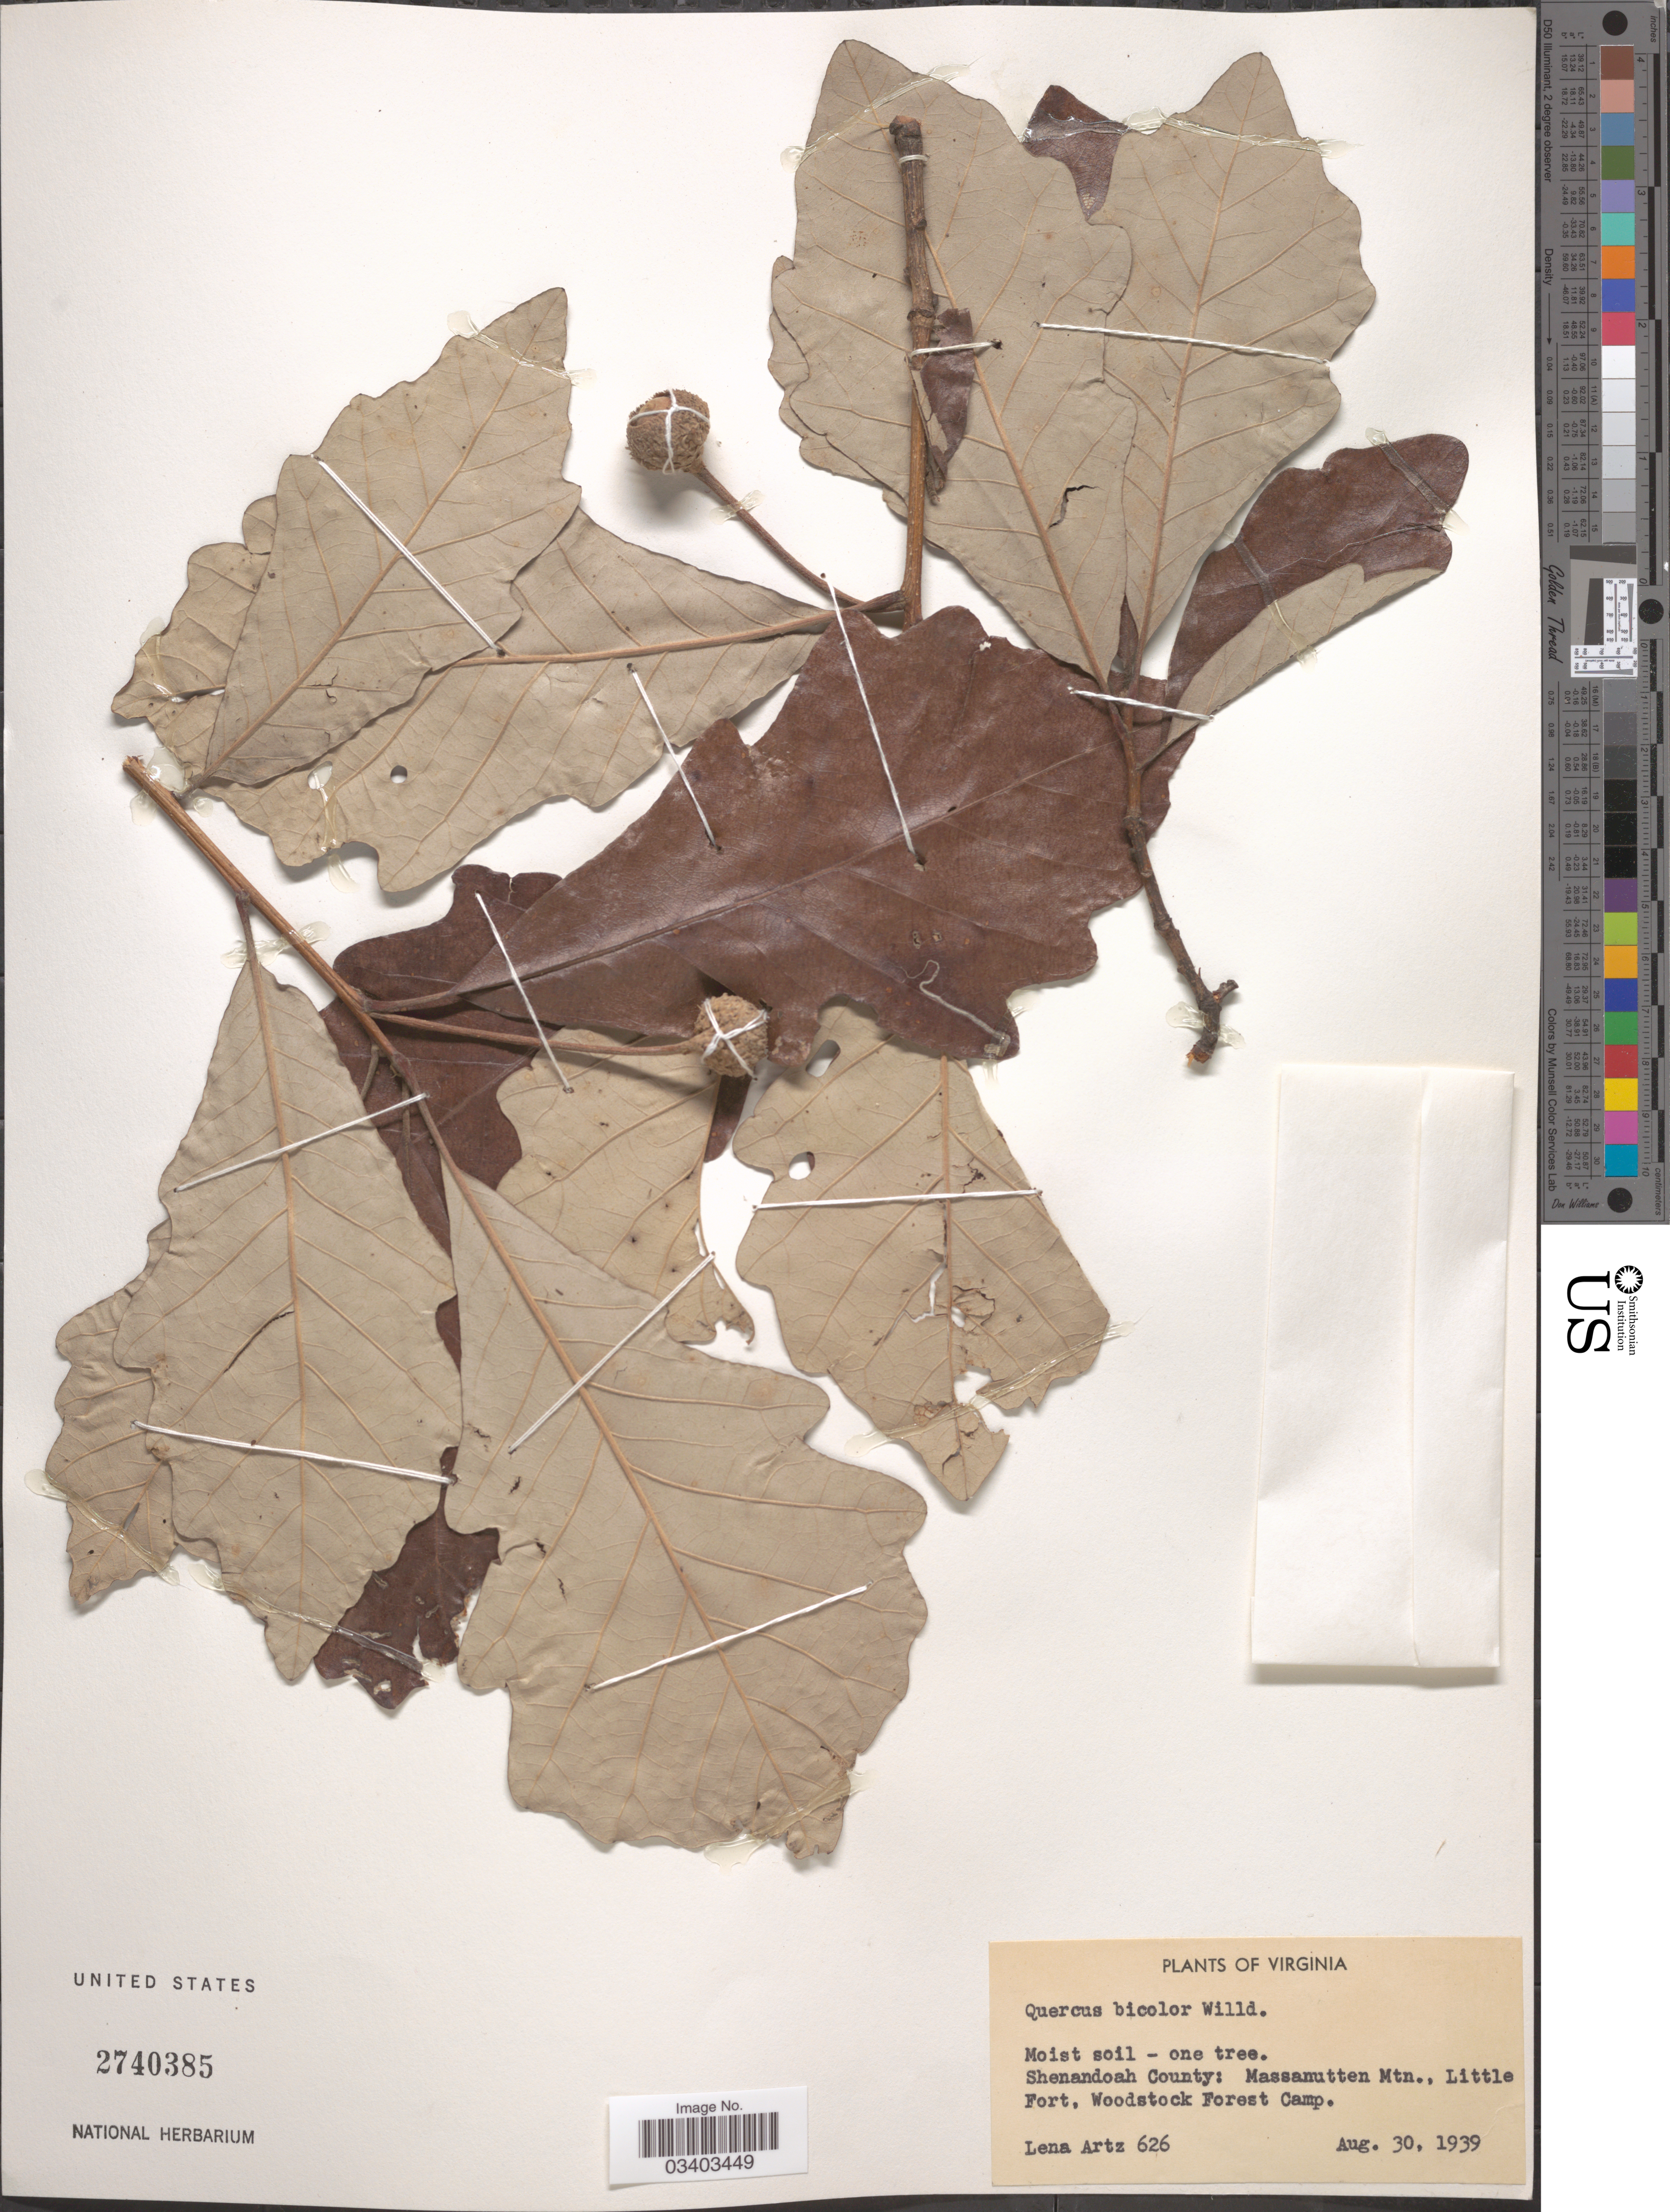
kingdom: Plantae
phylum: Tracheophyta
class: Magnoliopsida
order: Fagales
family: Fagaceae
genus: Quercus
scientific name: Quercus bicolor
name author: Willd.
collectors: L. Artz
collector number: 626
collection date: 1939-08-30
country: United States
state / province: Virginia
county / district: Shenandoah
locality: Shenandoah County: Massanutten Mtn., Little Fort, Woodstock Forest Camp.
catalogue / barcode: US 2740385